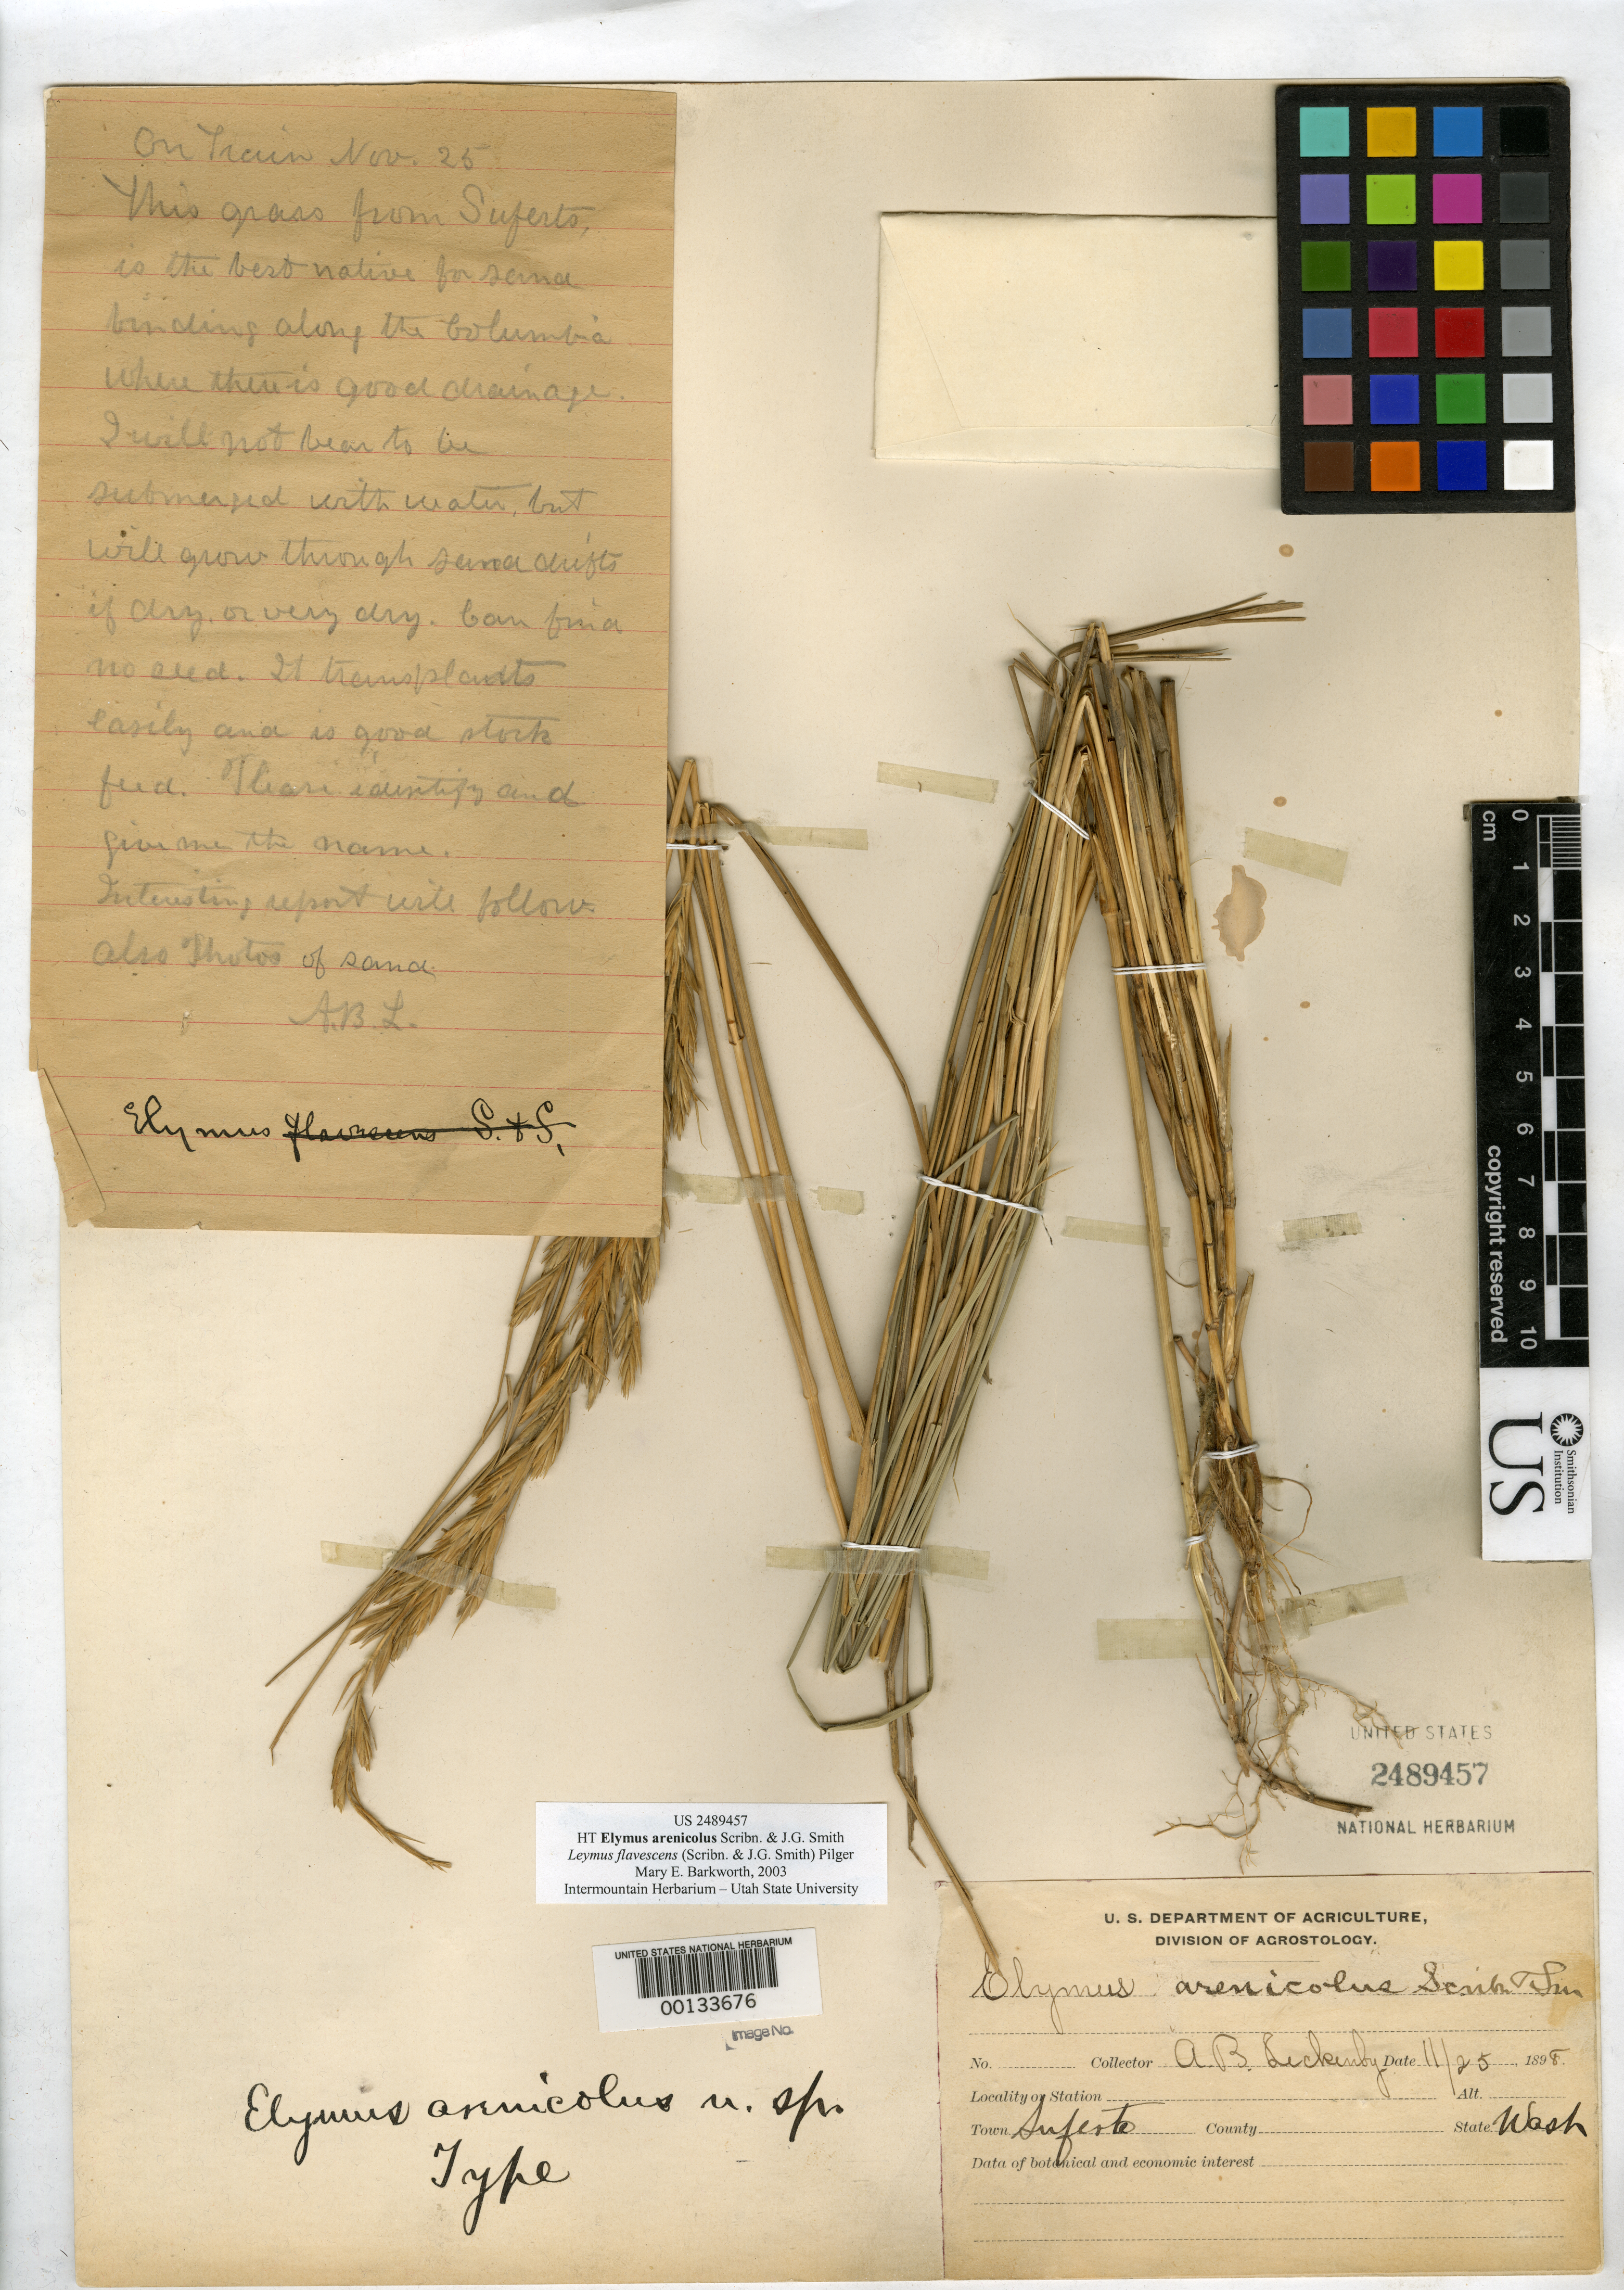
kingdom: Plantae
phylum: Tracheophyta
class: Liliopsida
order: Poales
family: Poaceae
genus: Elymus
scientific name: Elymus arenicola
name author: Scribn. & J.G. Sm.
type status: Holotype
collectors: A. Leckenby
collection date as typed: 26 Nov 1898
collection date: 1898-11-26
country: United States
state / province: Washington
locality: Suferts.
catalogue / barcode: US 2489457